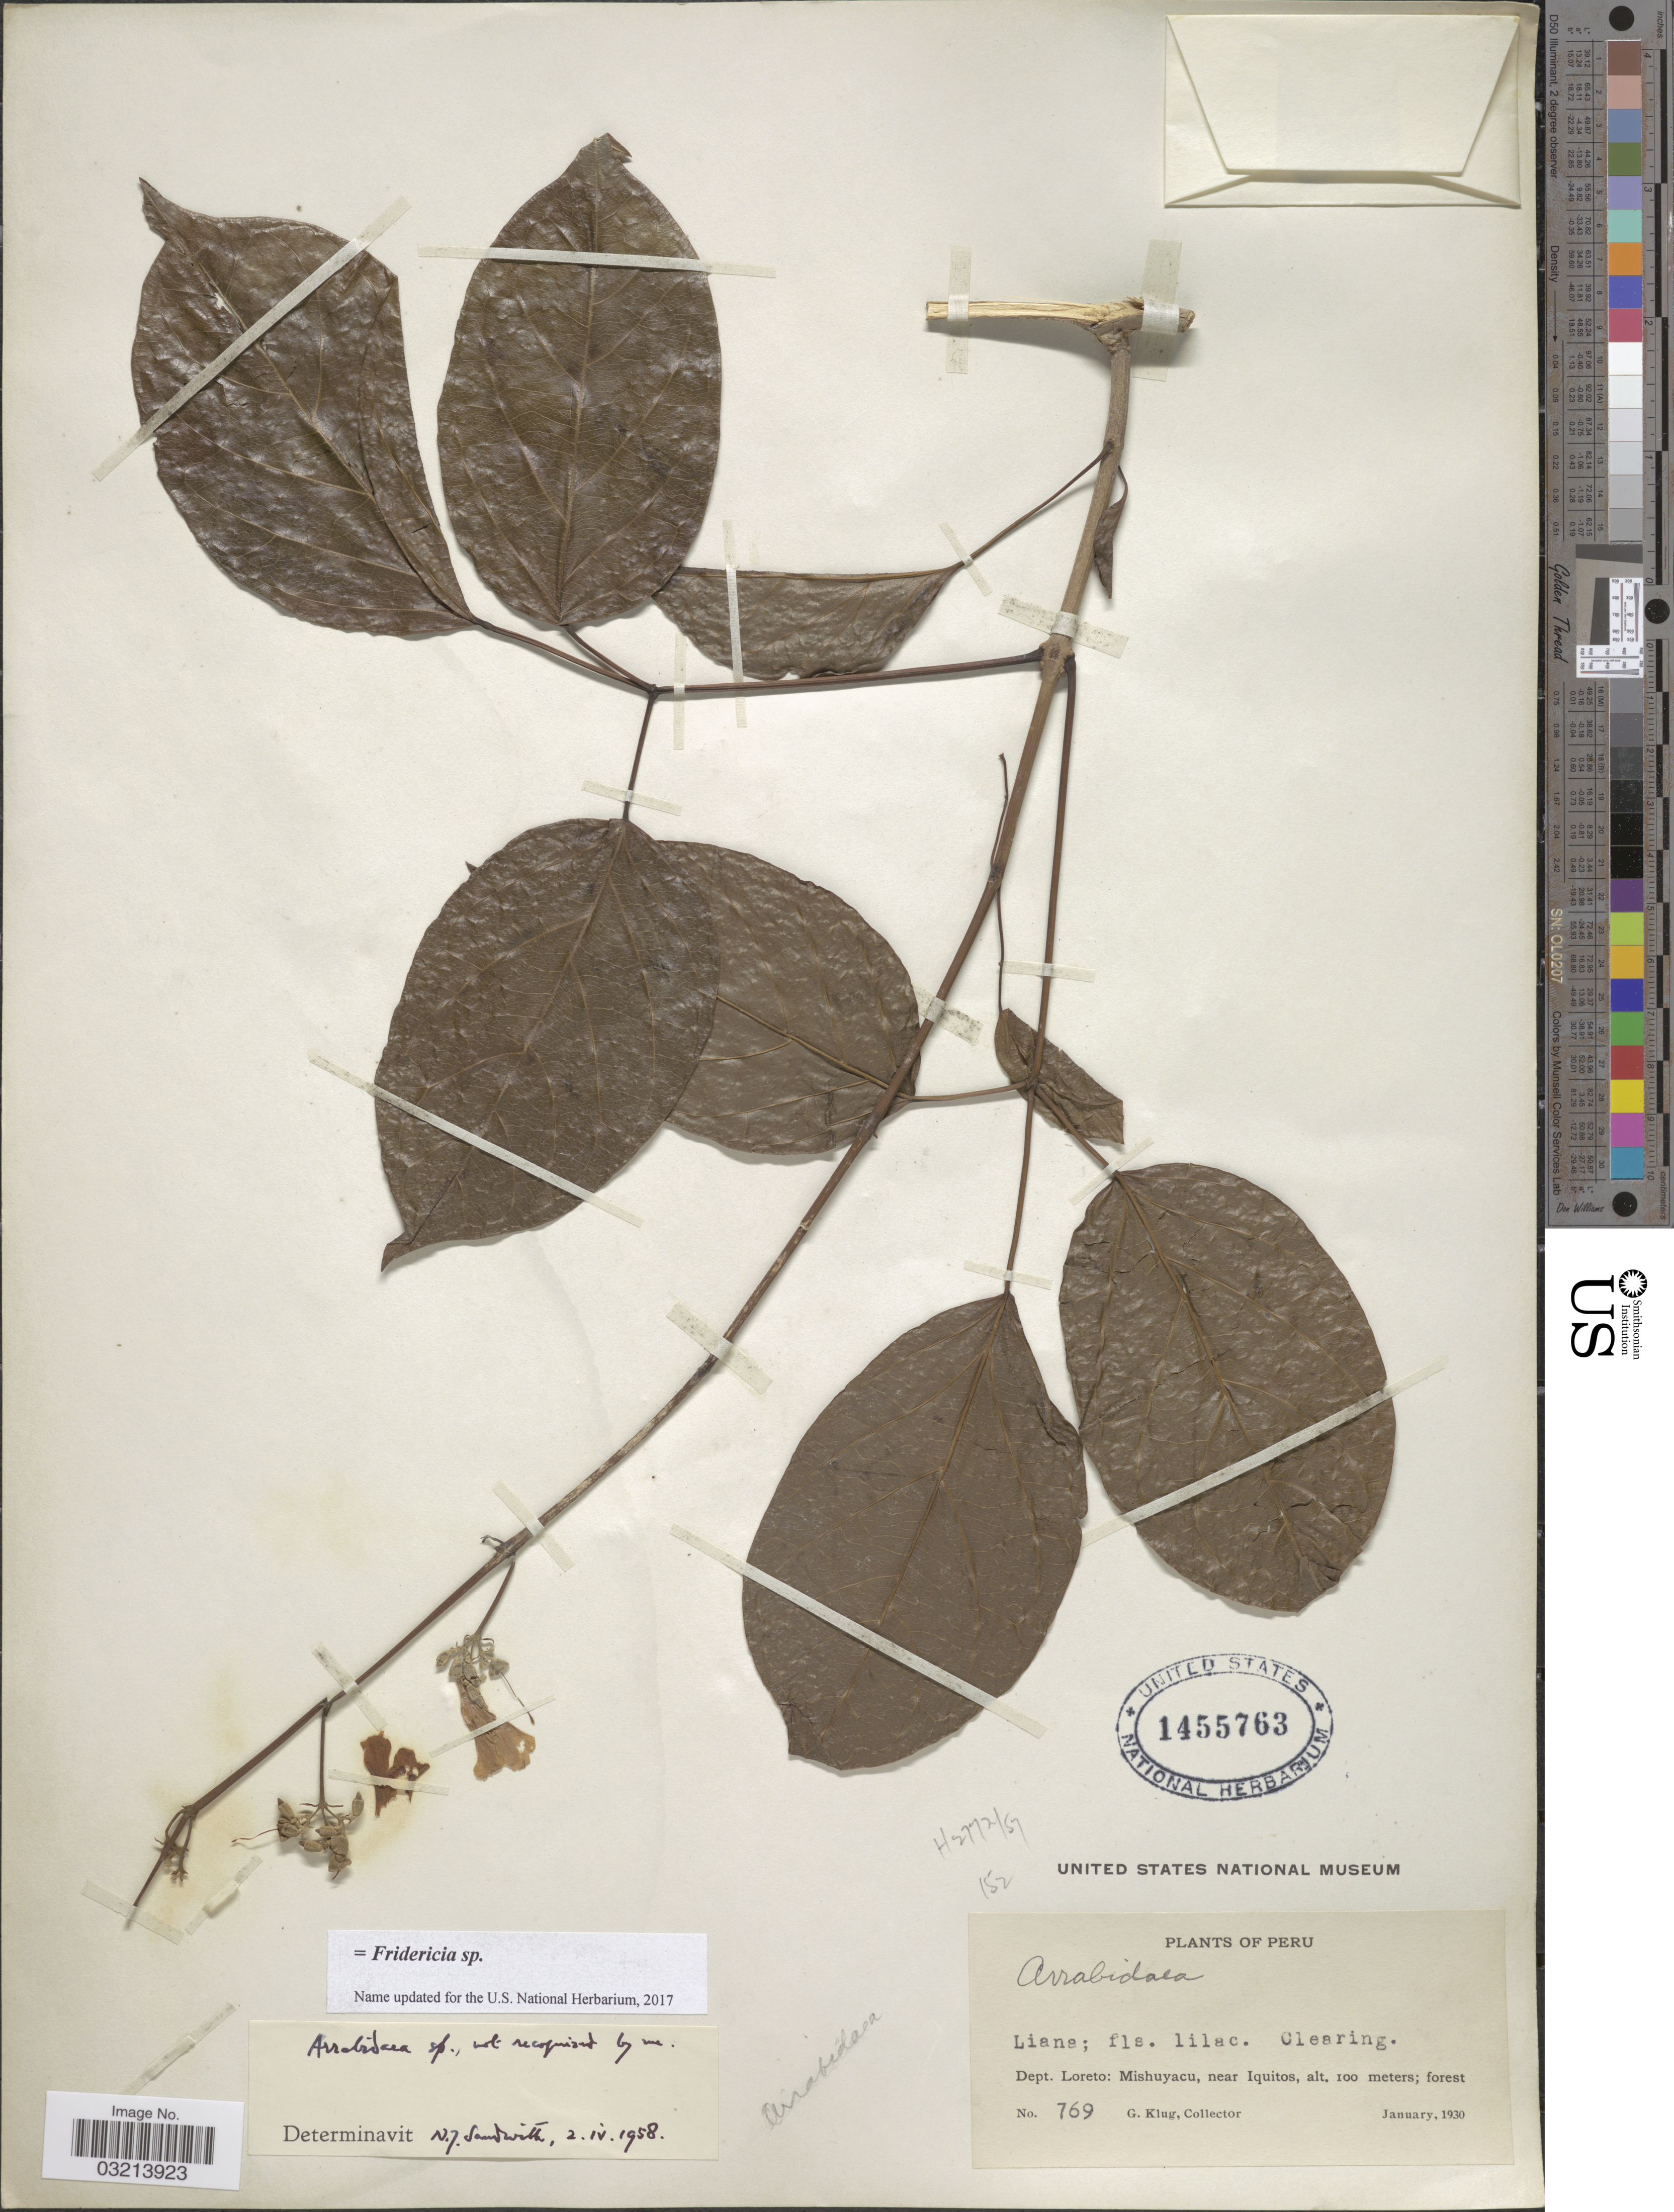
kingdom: Plantae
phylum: Tracheophyta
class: Magnoliopsida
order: Lamiales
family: Bignoniaceae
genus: Fridericia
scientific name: Fridericia sp.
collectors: G. Klug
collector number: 769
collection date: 1930-01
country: Peru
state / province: Loreto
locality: Dept. Loreto: Mishuyacu, near Iquitos.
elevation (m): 100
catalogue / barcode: US 1455763